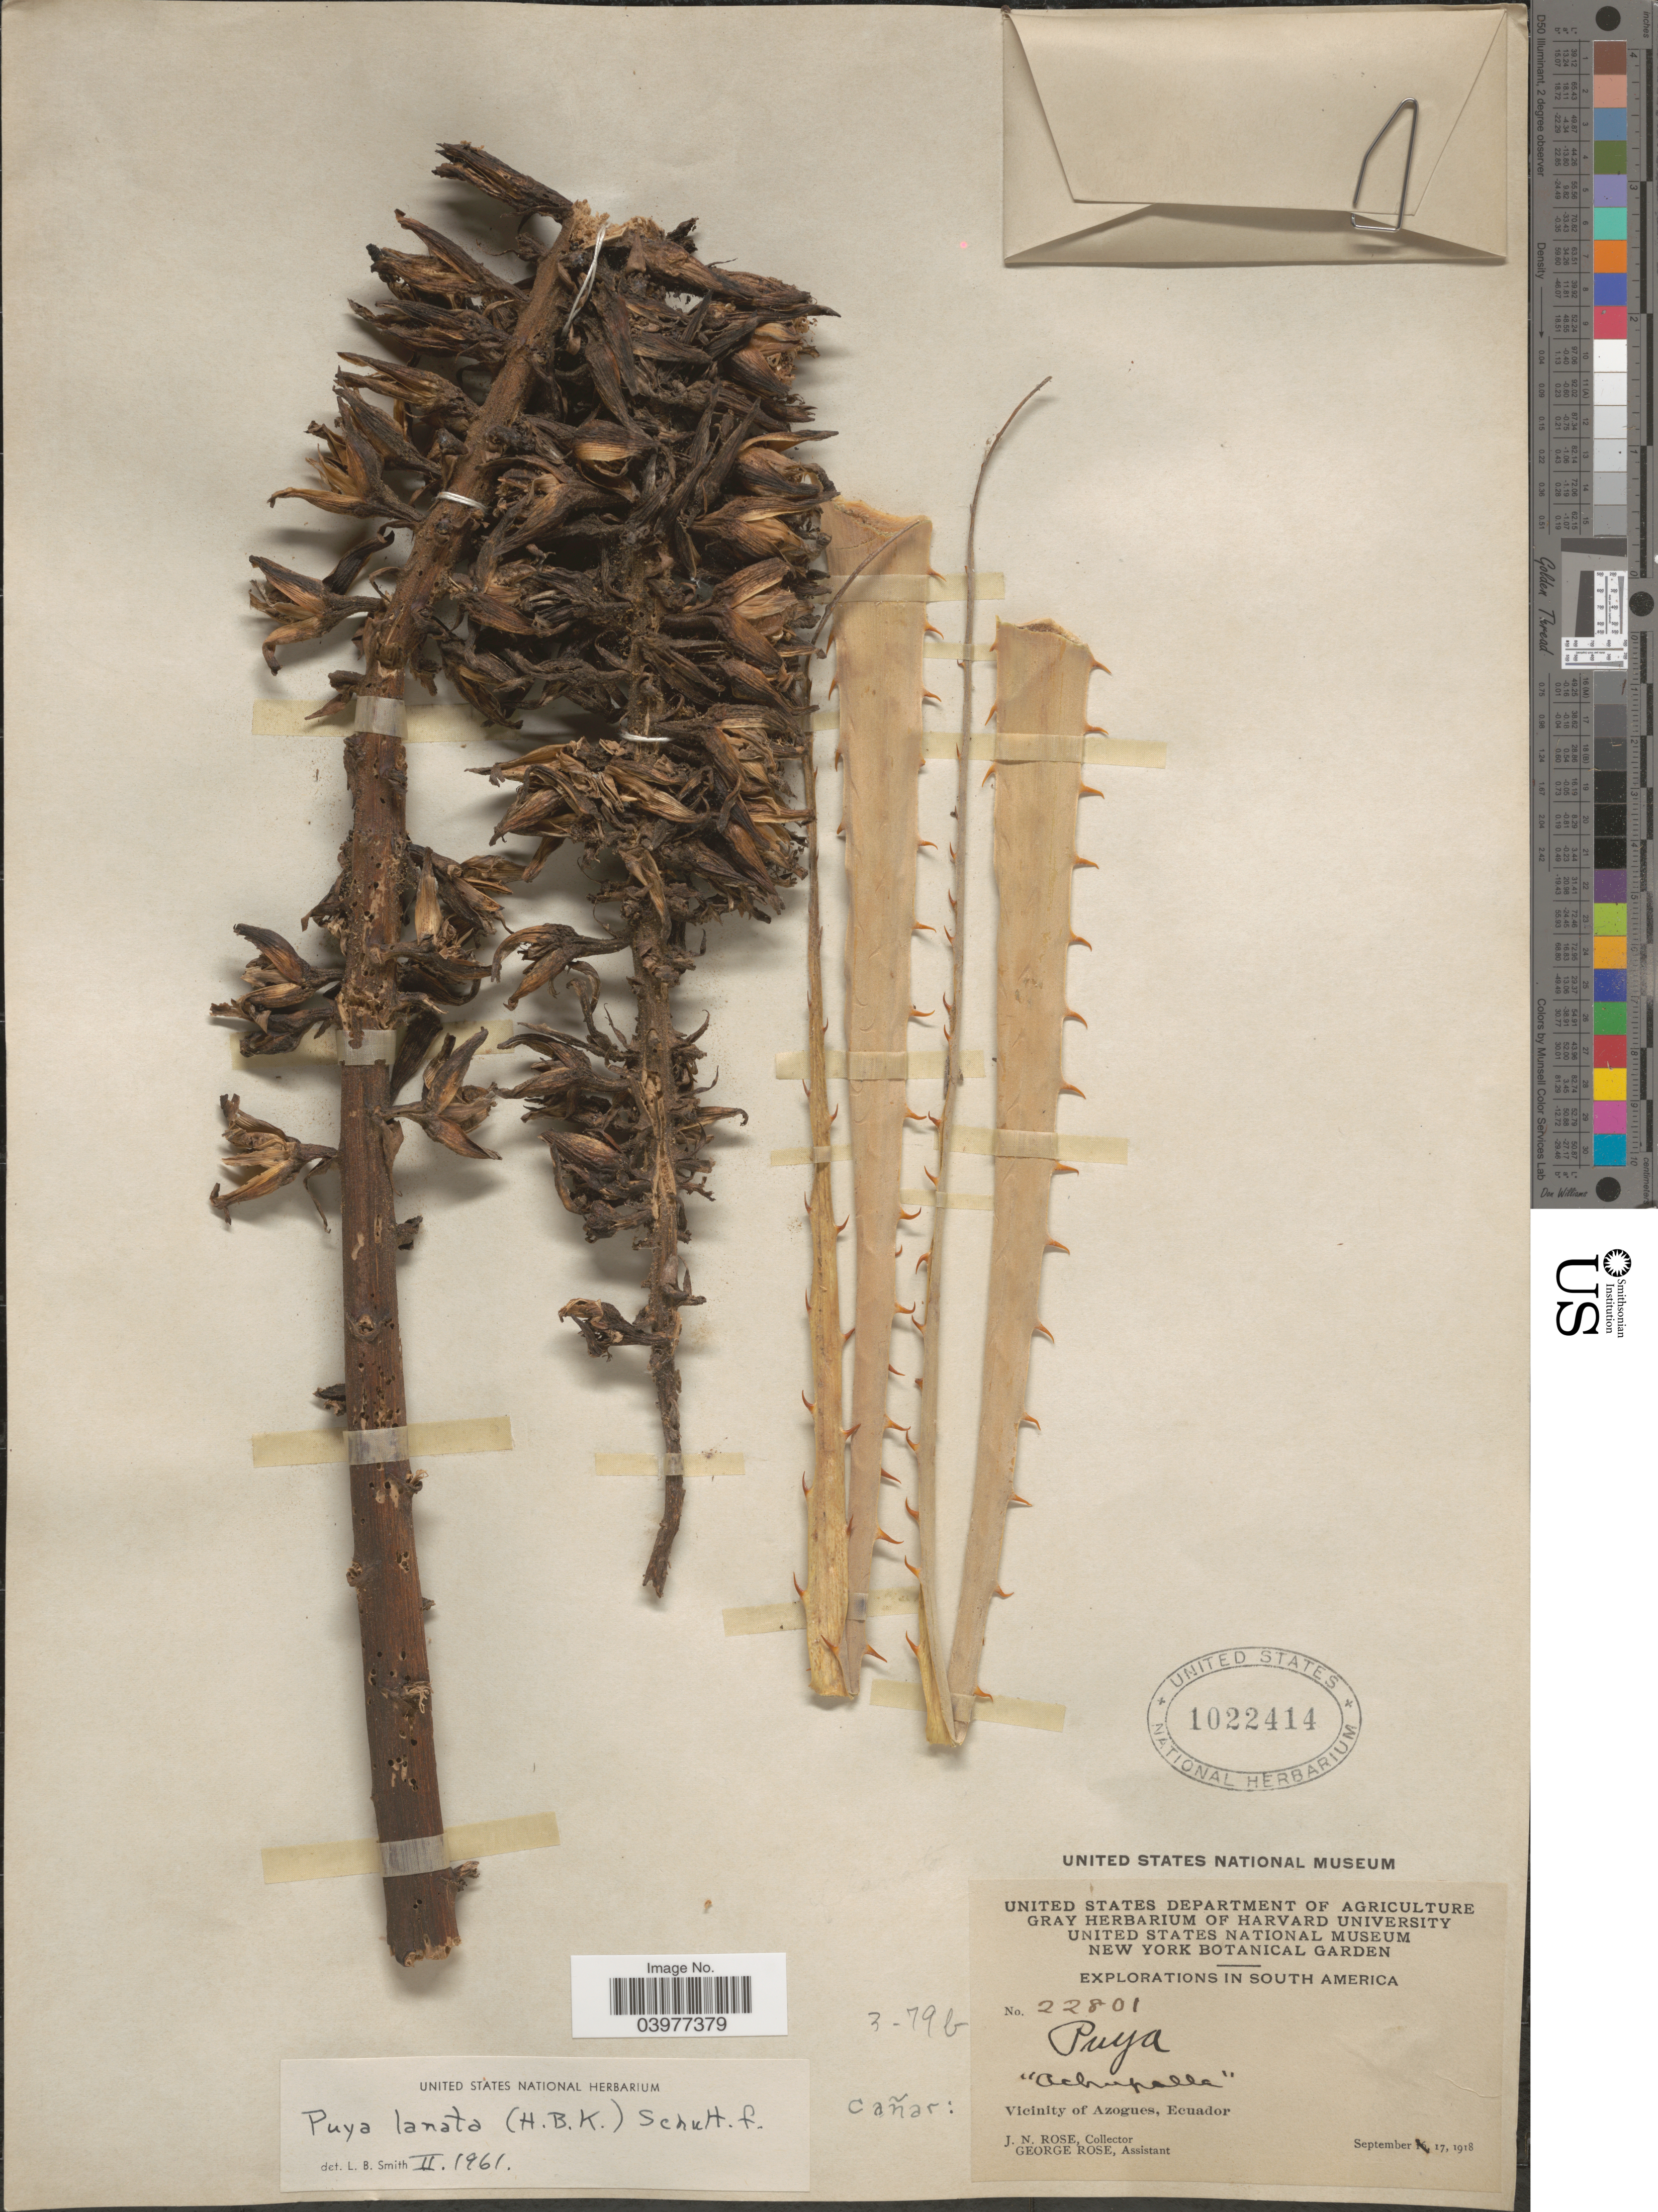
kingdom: Plantae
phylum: Tracheophyta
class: Liliopsida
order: Poales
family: Bromeliaceae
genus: Puya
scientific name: Puya lanata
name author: (Kunth) Schult. f.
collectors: J. N. Rose & G. Rose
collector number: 22801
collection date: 1918-09-17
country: Ecuador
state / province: Cañar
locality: Cañar: Vicinity of Azogues.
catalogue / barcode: US 1022414